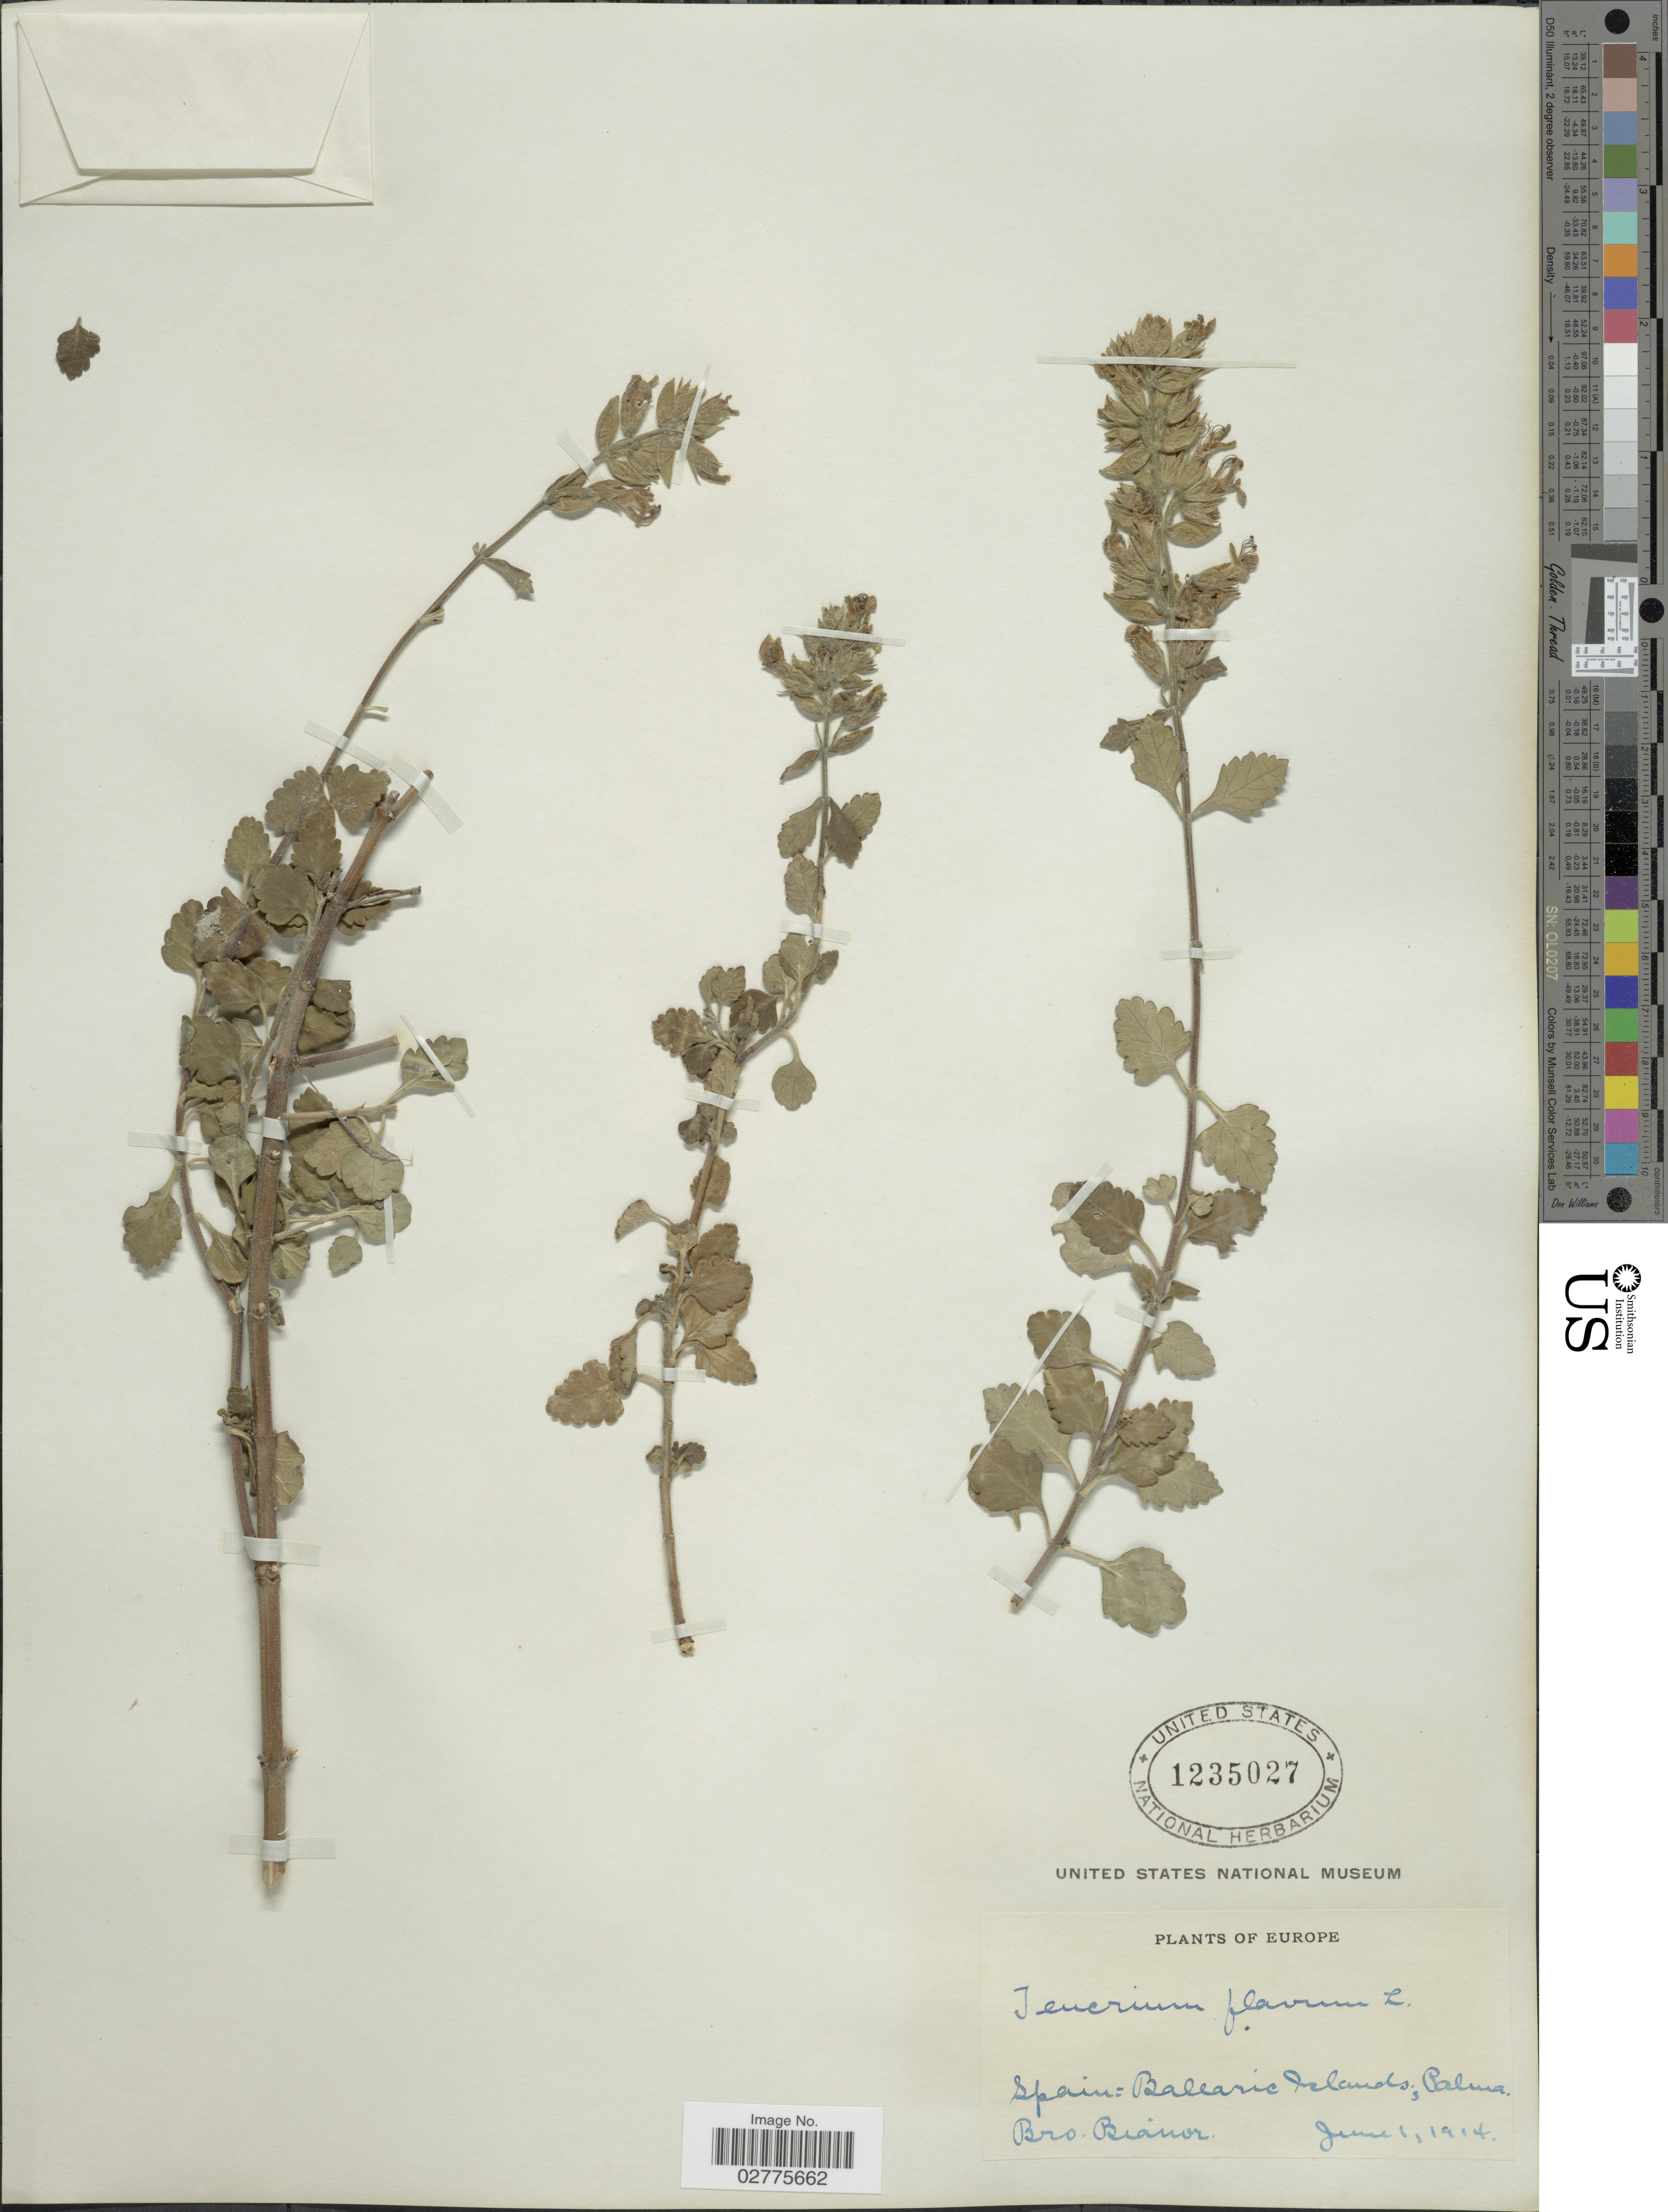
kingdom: Plantae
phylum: Tracheophyta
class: Magnoliopsida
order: Lamiales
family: Lamiaceae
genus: Teucrium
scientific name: Teucrium flavum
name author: L.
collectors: Bianor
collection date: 1914-06-01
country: Spain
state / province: Islas Baleares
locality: Balearic Islands, Palma.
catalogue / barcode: US 1235027